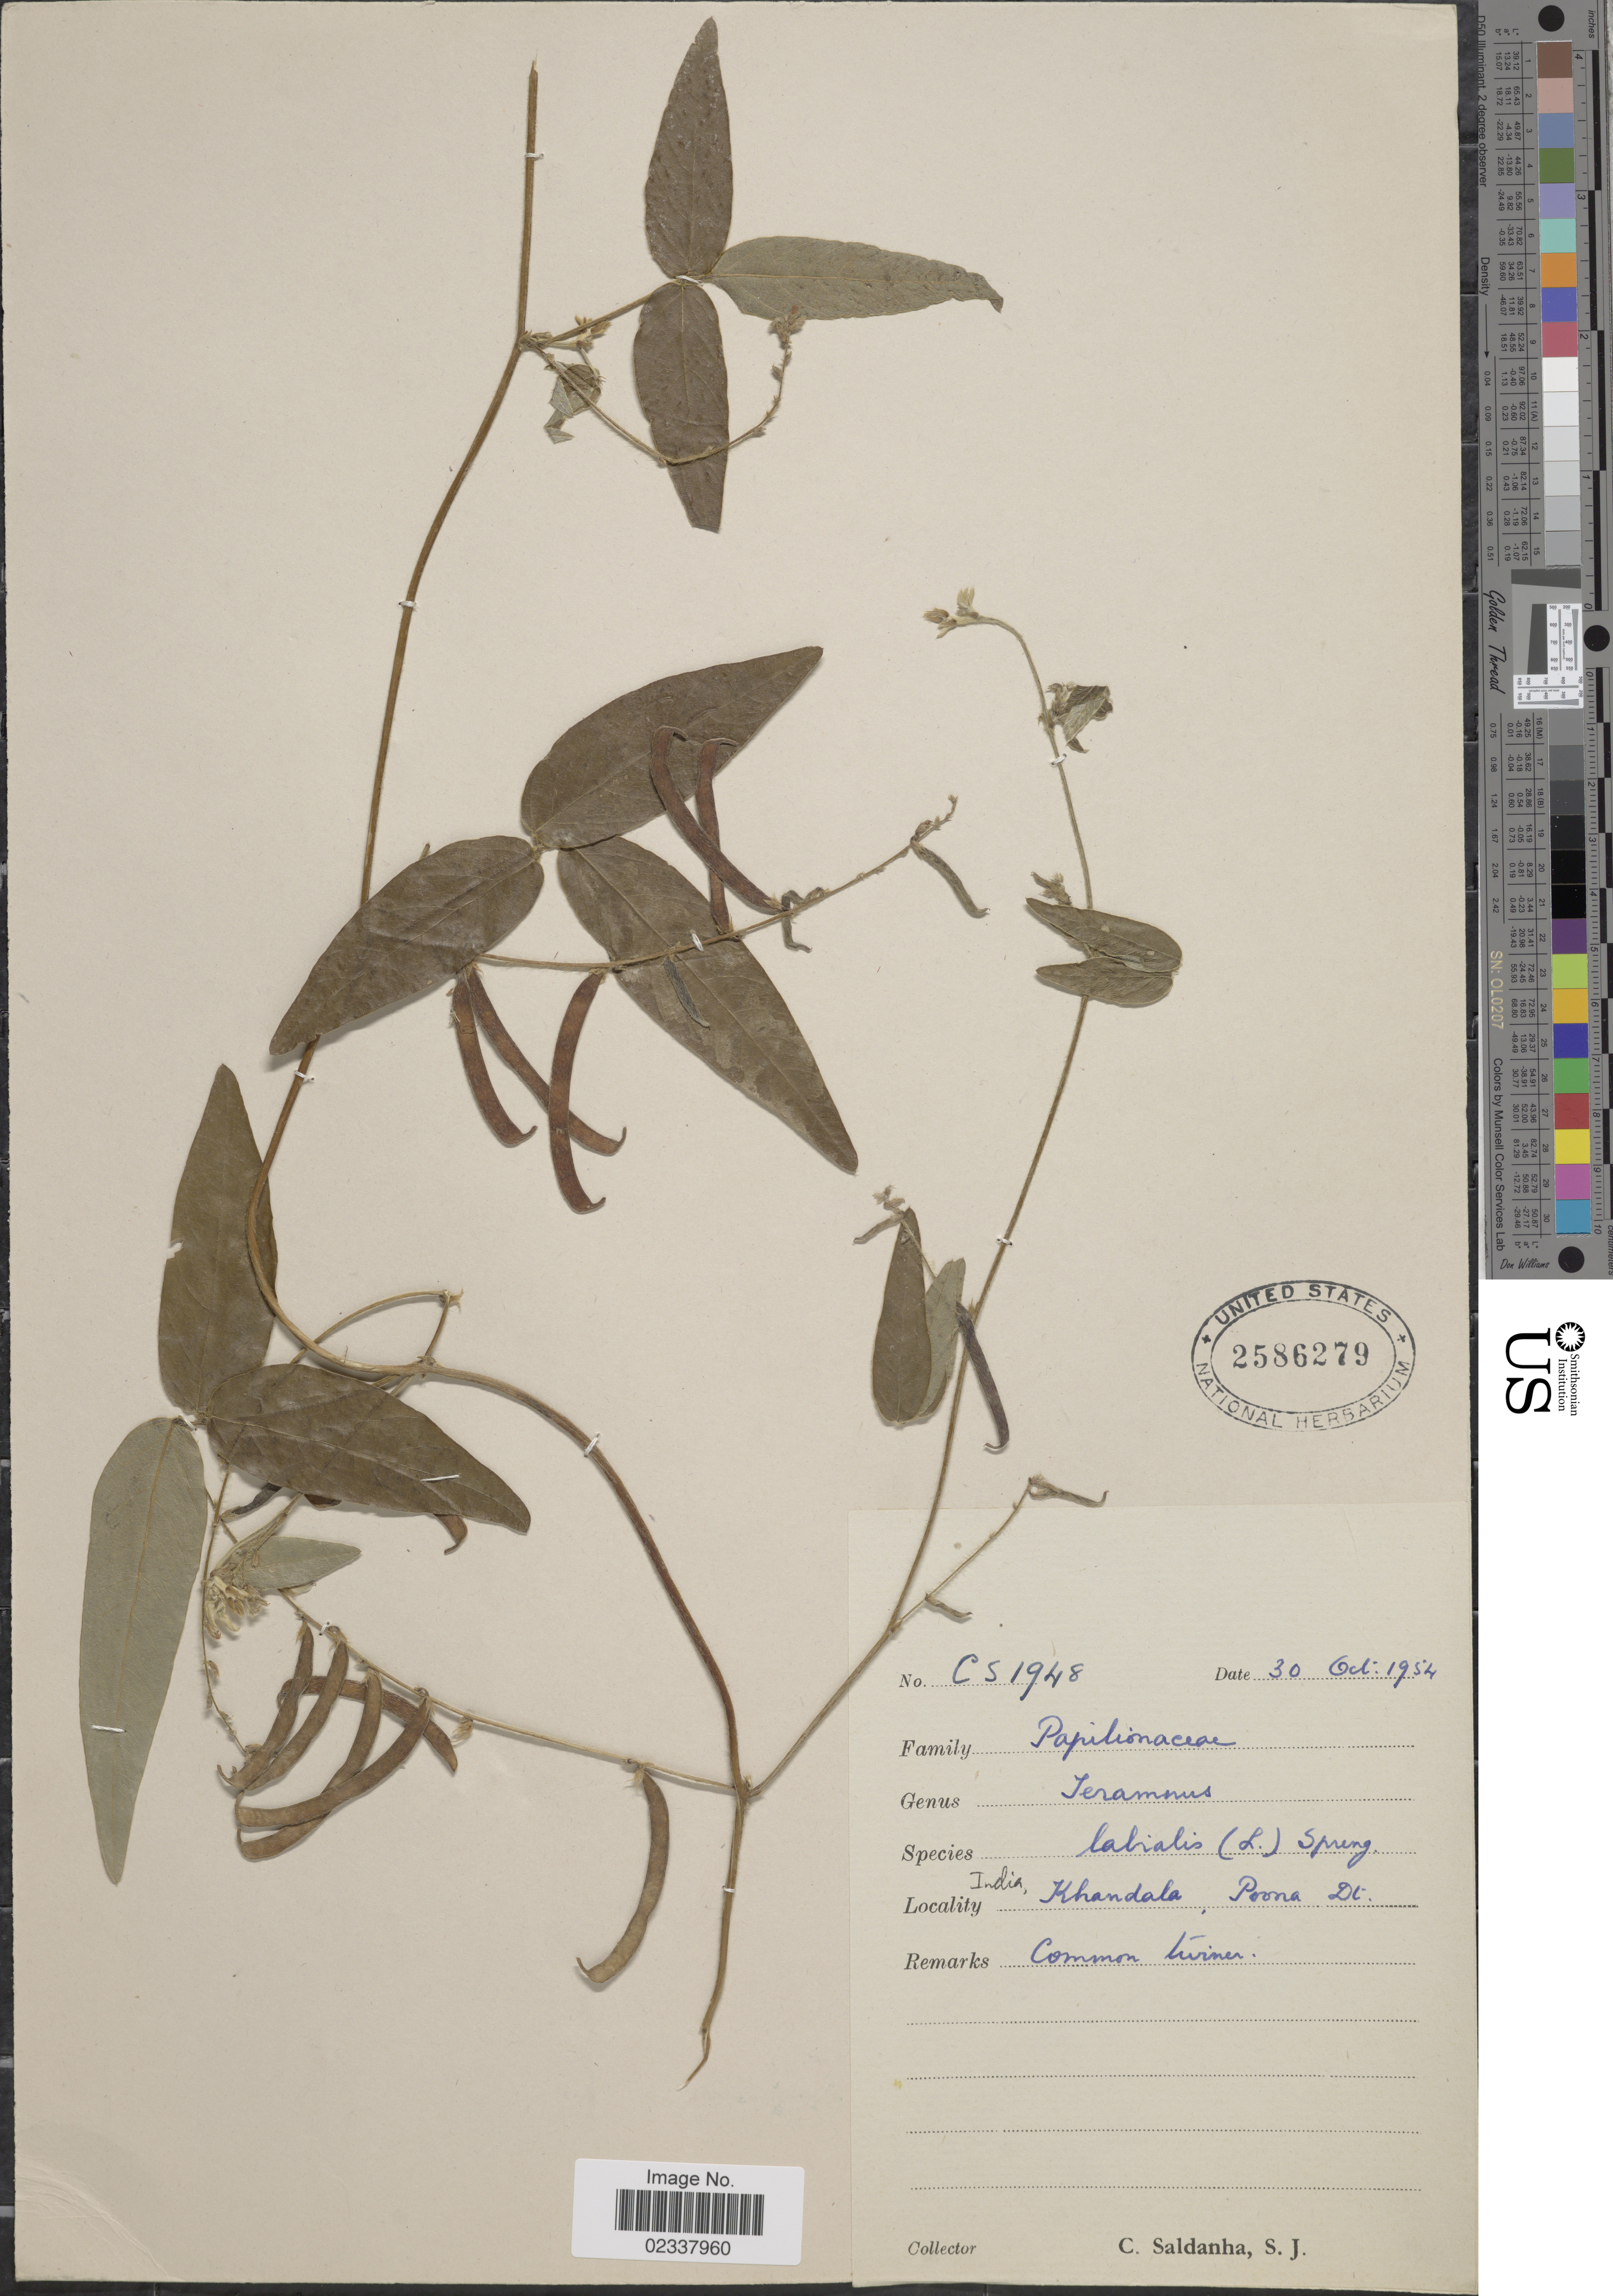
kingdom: Plantae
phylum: Tracheophyta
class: Magnoliopsida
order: Fabales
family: Fabaceae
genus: Teramnus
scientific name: Teramnus labialis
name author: (L. f.) Spreng.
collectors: C. J. Saldanha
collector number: CS 1948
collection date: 1954-10-30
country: India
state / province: Maharashtra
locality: Khandala, Poona DC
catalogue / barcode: US 2586279